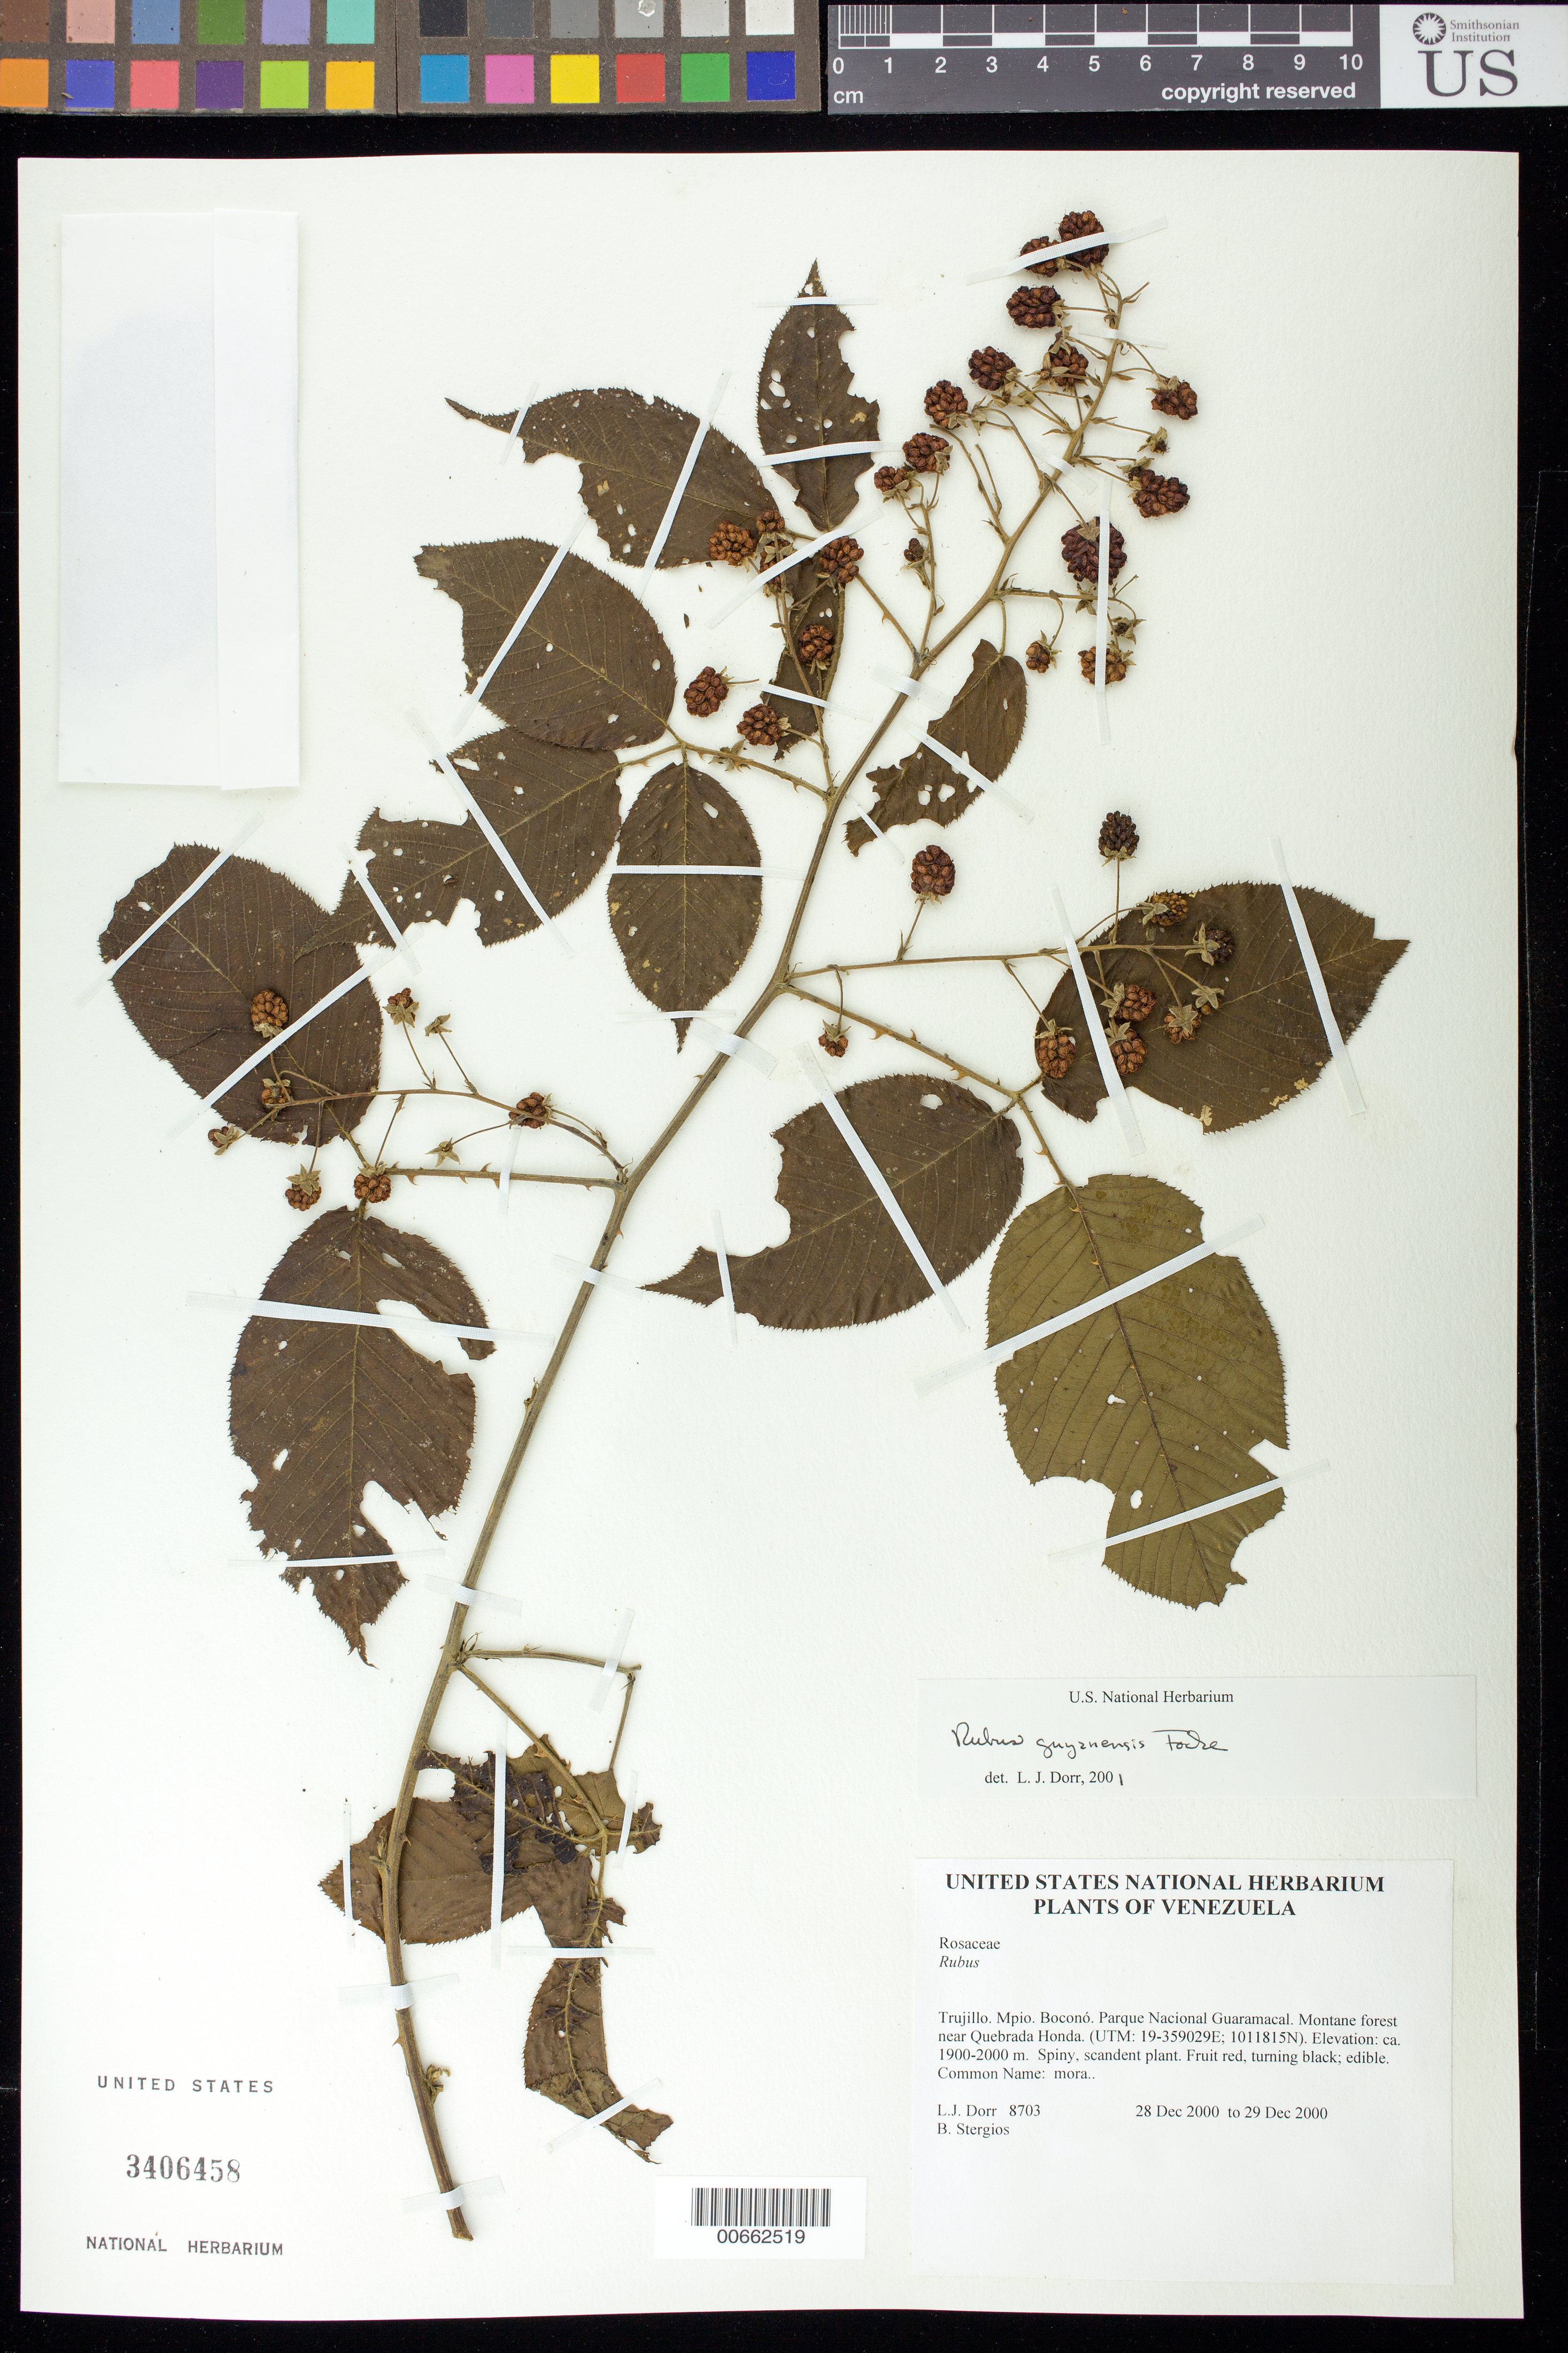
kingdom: Plantae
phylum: Tracheophyta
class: Magnoliopsida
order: Rosales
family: Rosaceae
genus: Rubus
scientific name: Rubus guyanensis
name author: Focke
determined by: Dorr, L. J., (BOT), Smithsonian Institution - National Museum of Natural History (UNITED STATES)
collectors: L. J. Dorr & B. G. Stergios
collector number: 8703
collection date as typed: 28 Dec 2000 to 29 Dec 2000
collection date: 2000-12-28/2000-12-29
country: Venezuela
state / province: Trujillo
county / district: Boconó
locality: Parque Nacional Guaramacal near Quebrada Honda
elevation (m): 1900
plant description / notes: Common name: mora; CTES, PORT, US, VEN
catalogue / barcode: US 3406458